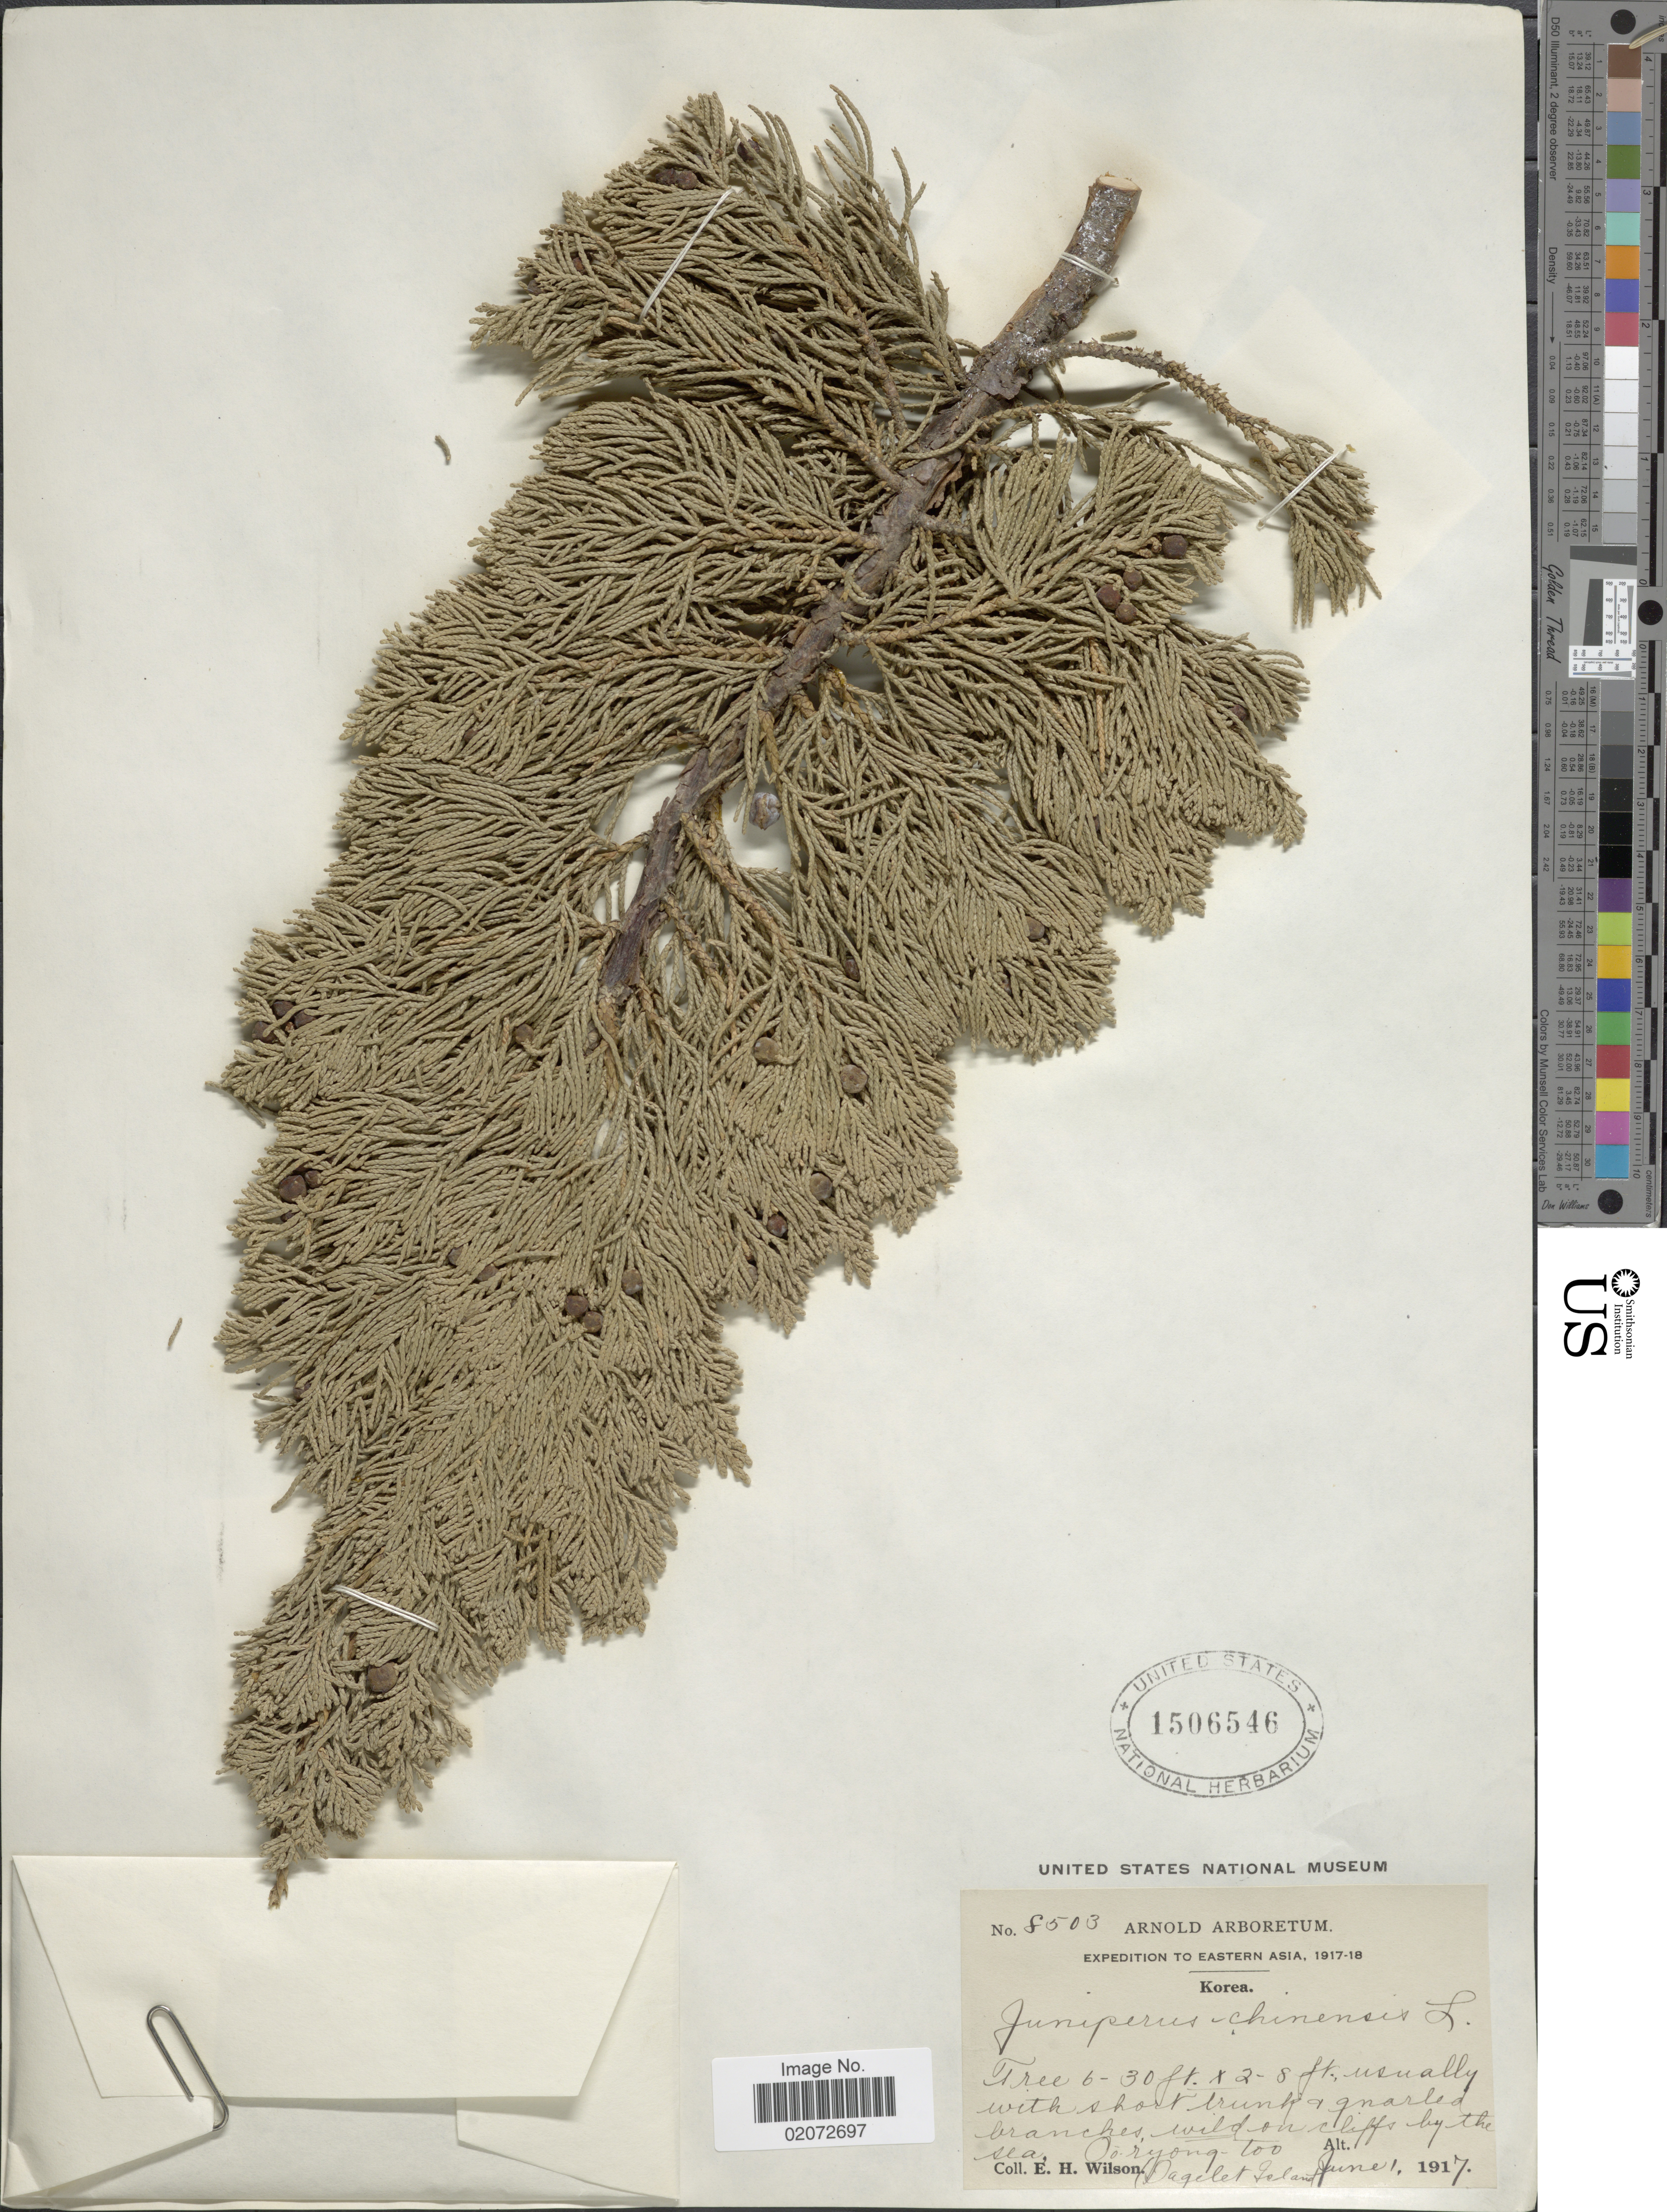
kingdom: Plantae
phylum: Tracheophyta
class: Pinopsida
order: Pinales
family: Cupressaceae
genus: Juniperus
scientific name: Juniperus chinensis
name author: L.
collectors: E. Wilson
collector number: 8503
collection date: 1917-06-01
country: South Korea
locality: Eastern Asia, Korea, Oo-ryong, (Dagelet Island)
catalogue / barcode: US 1506546